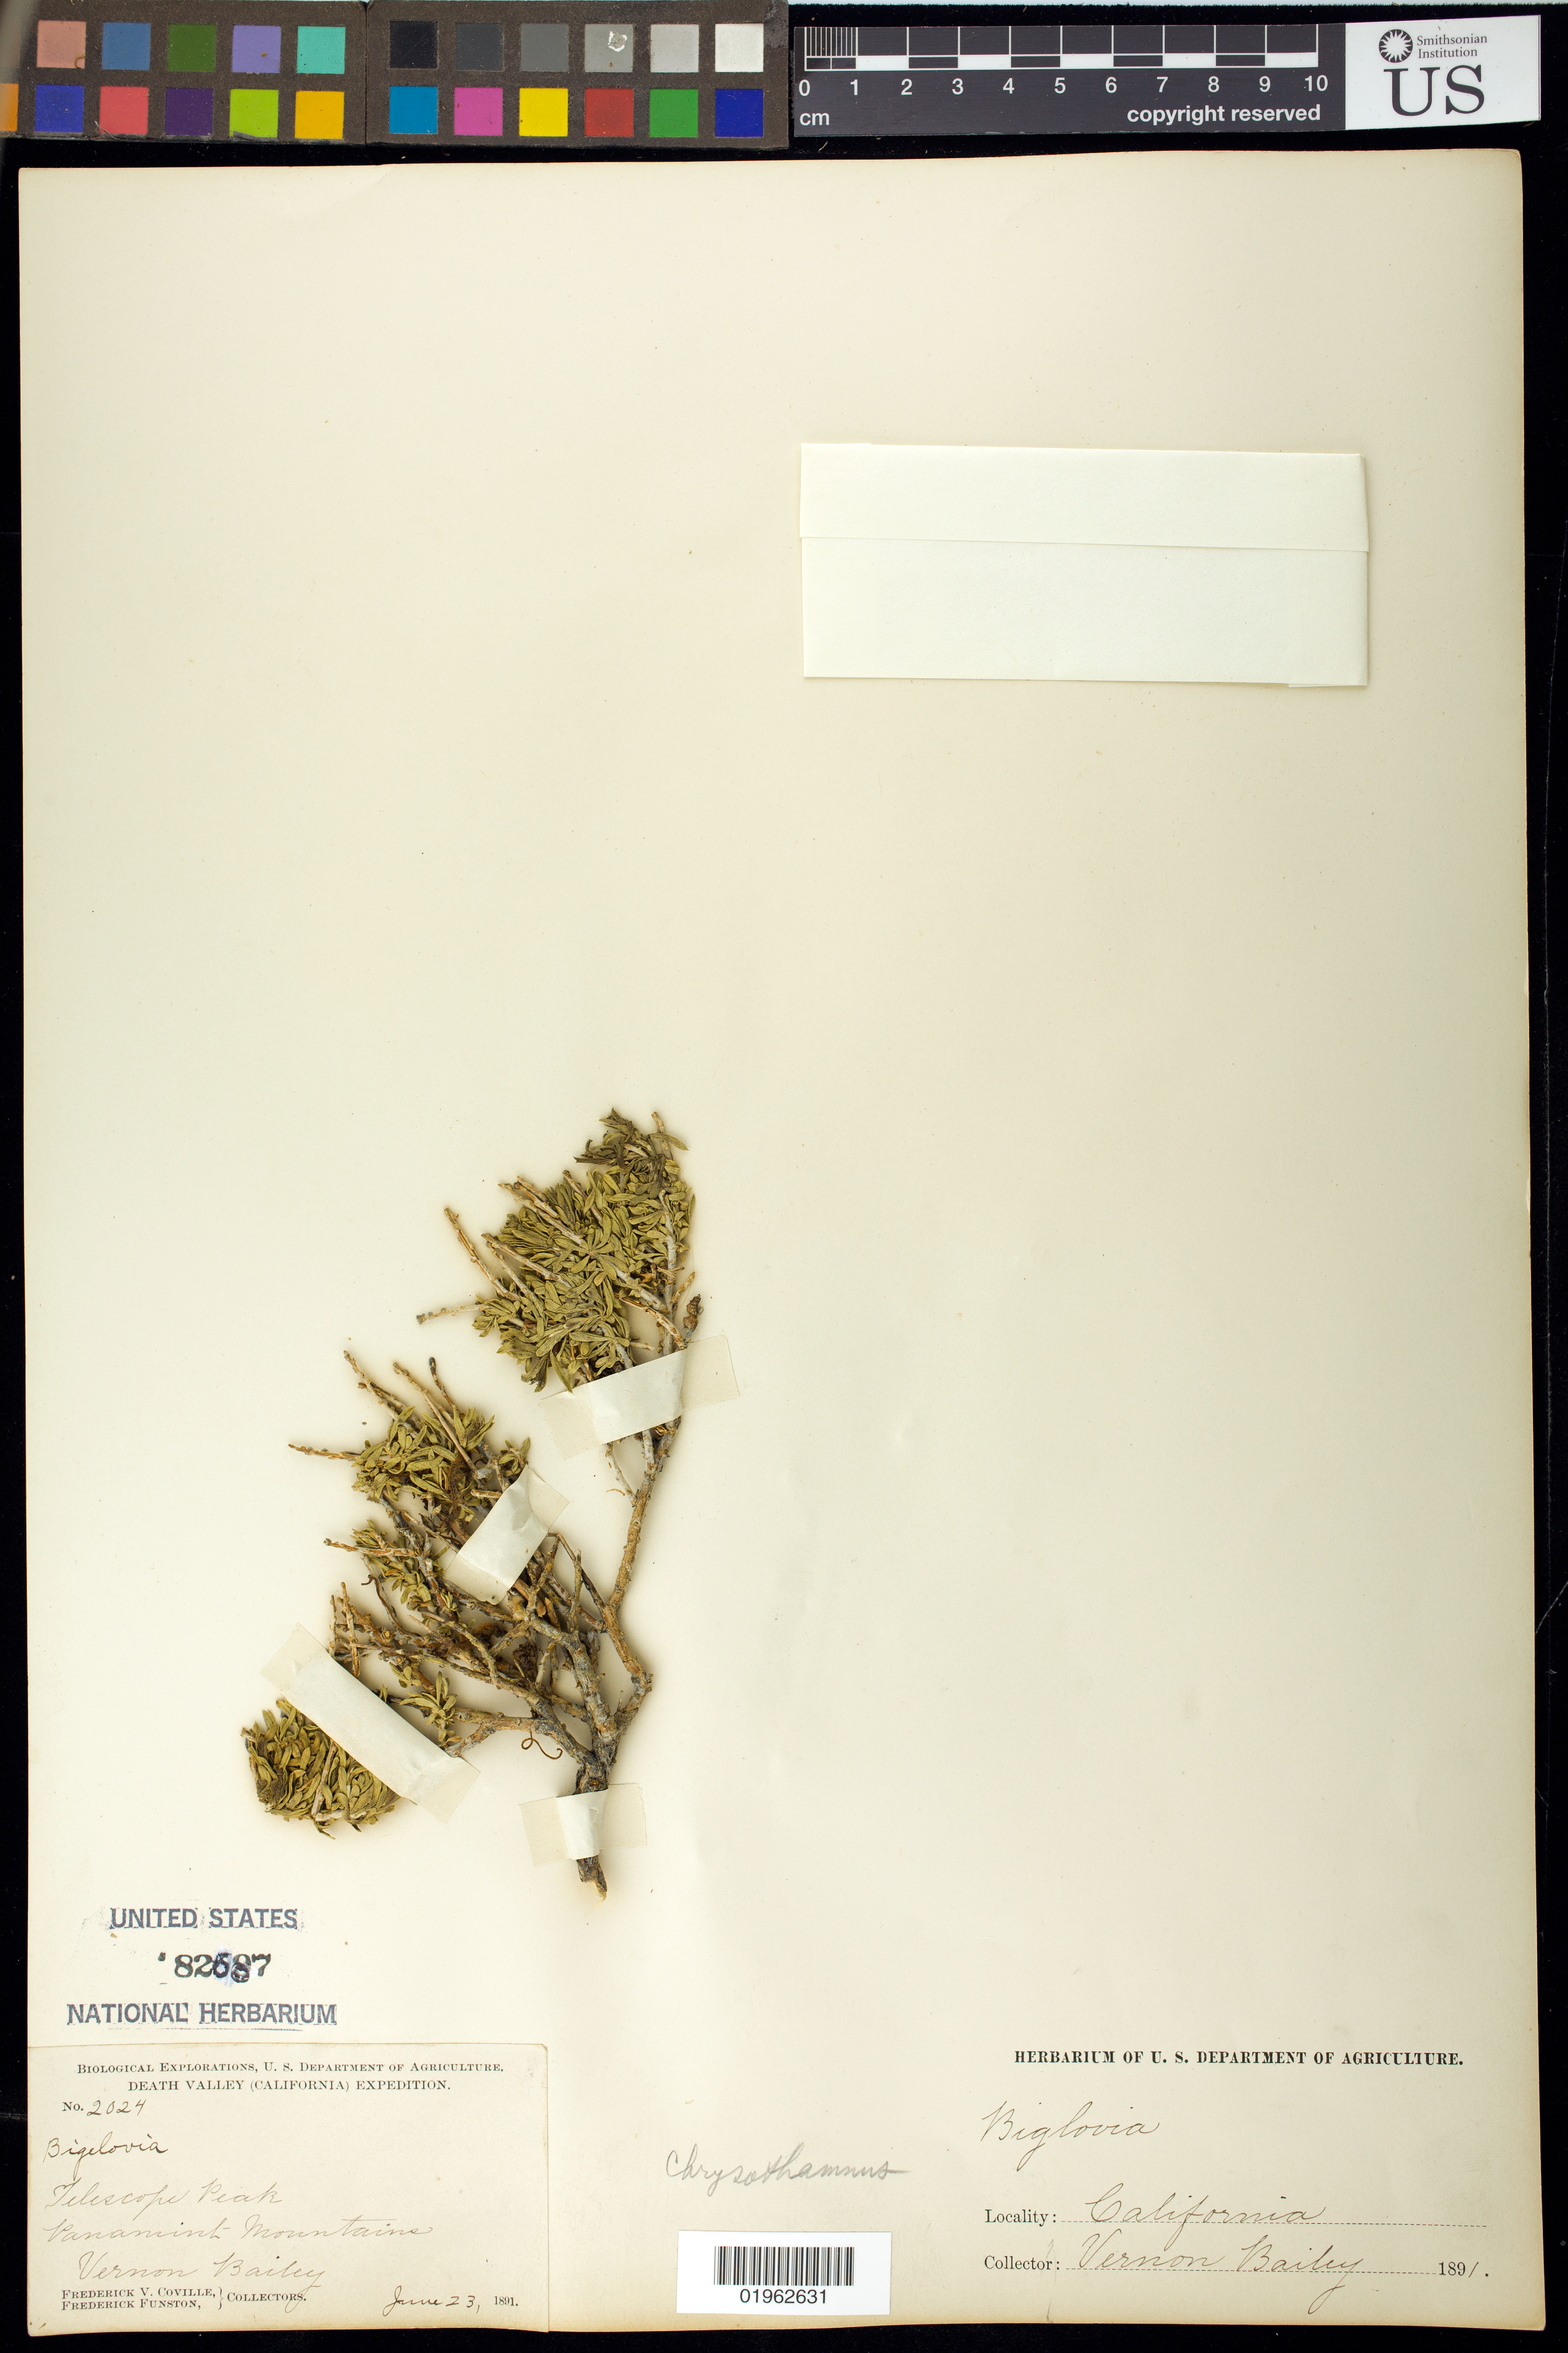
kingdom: Plantae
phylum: Tracheophyta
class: Magnoliopsida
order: Asterales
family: Asteraceae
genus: Bigelowia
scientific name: Bigelowia sp.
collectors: V. O. Bailey & F. Funston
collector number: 2024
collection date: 1891-06-23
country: United States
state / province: California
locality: Telescope Peak, Panamint Mts.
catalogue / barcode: US 82687